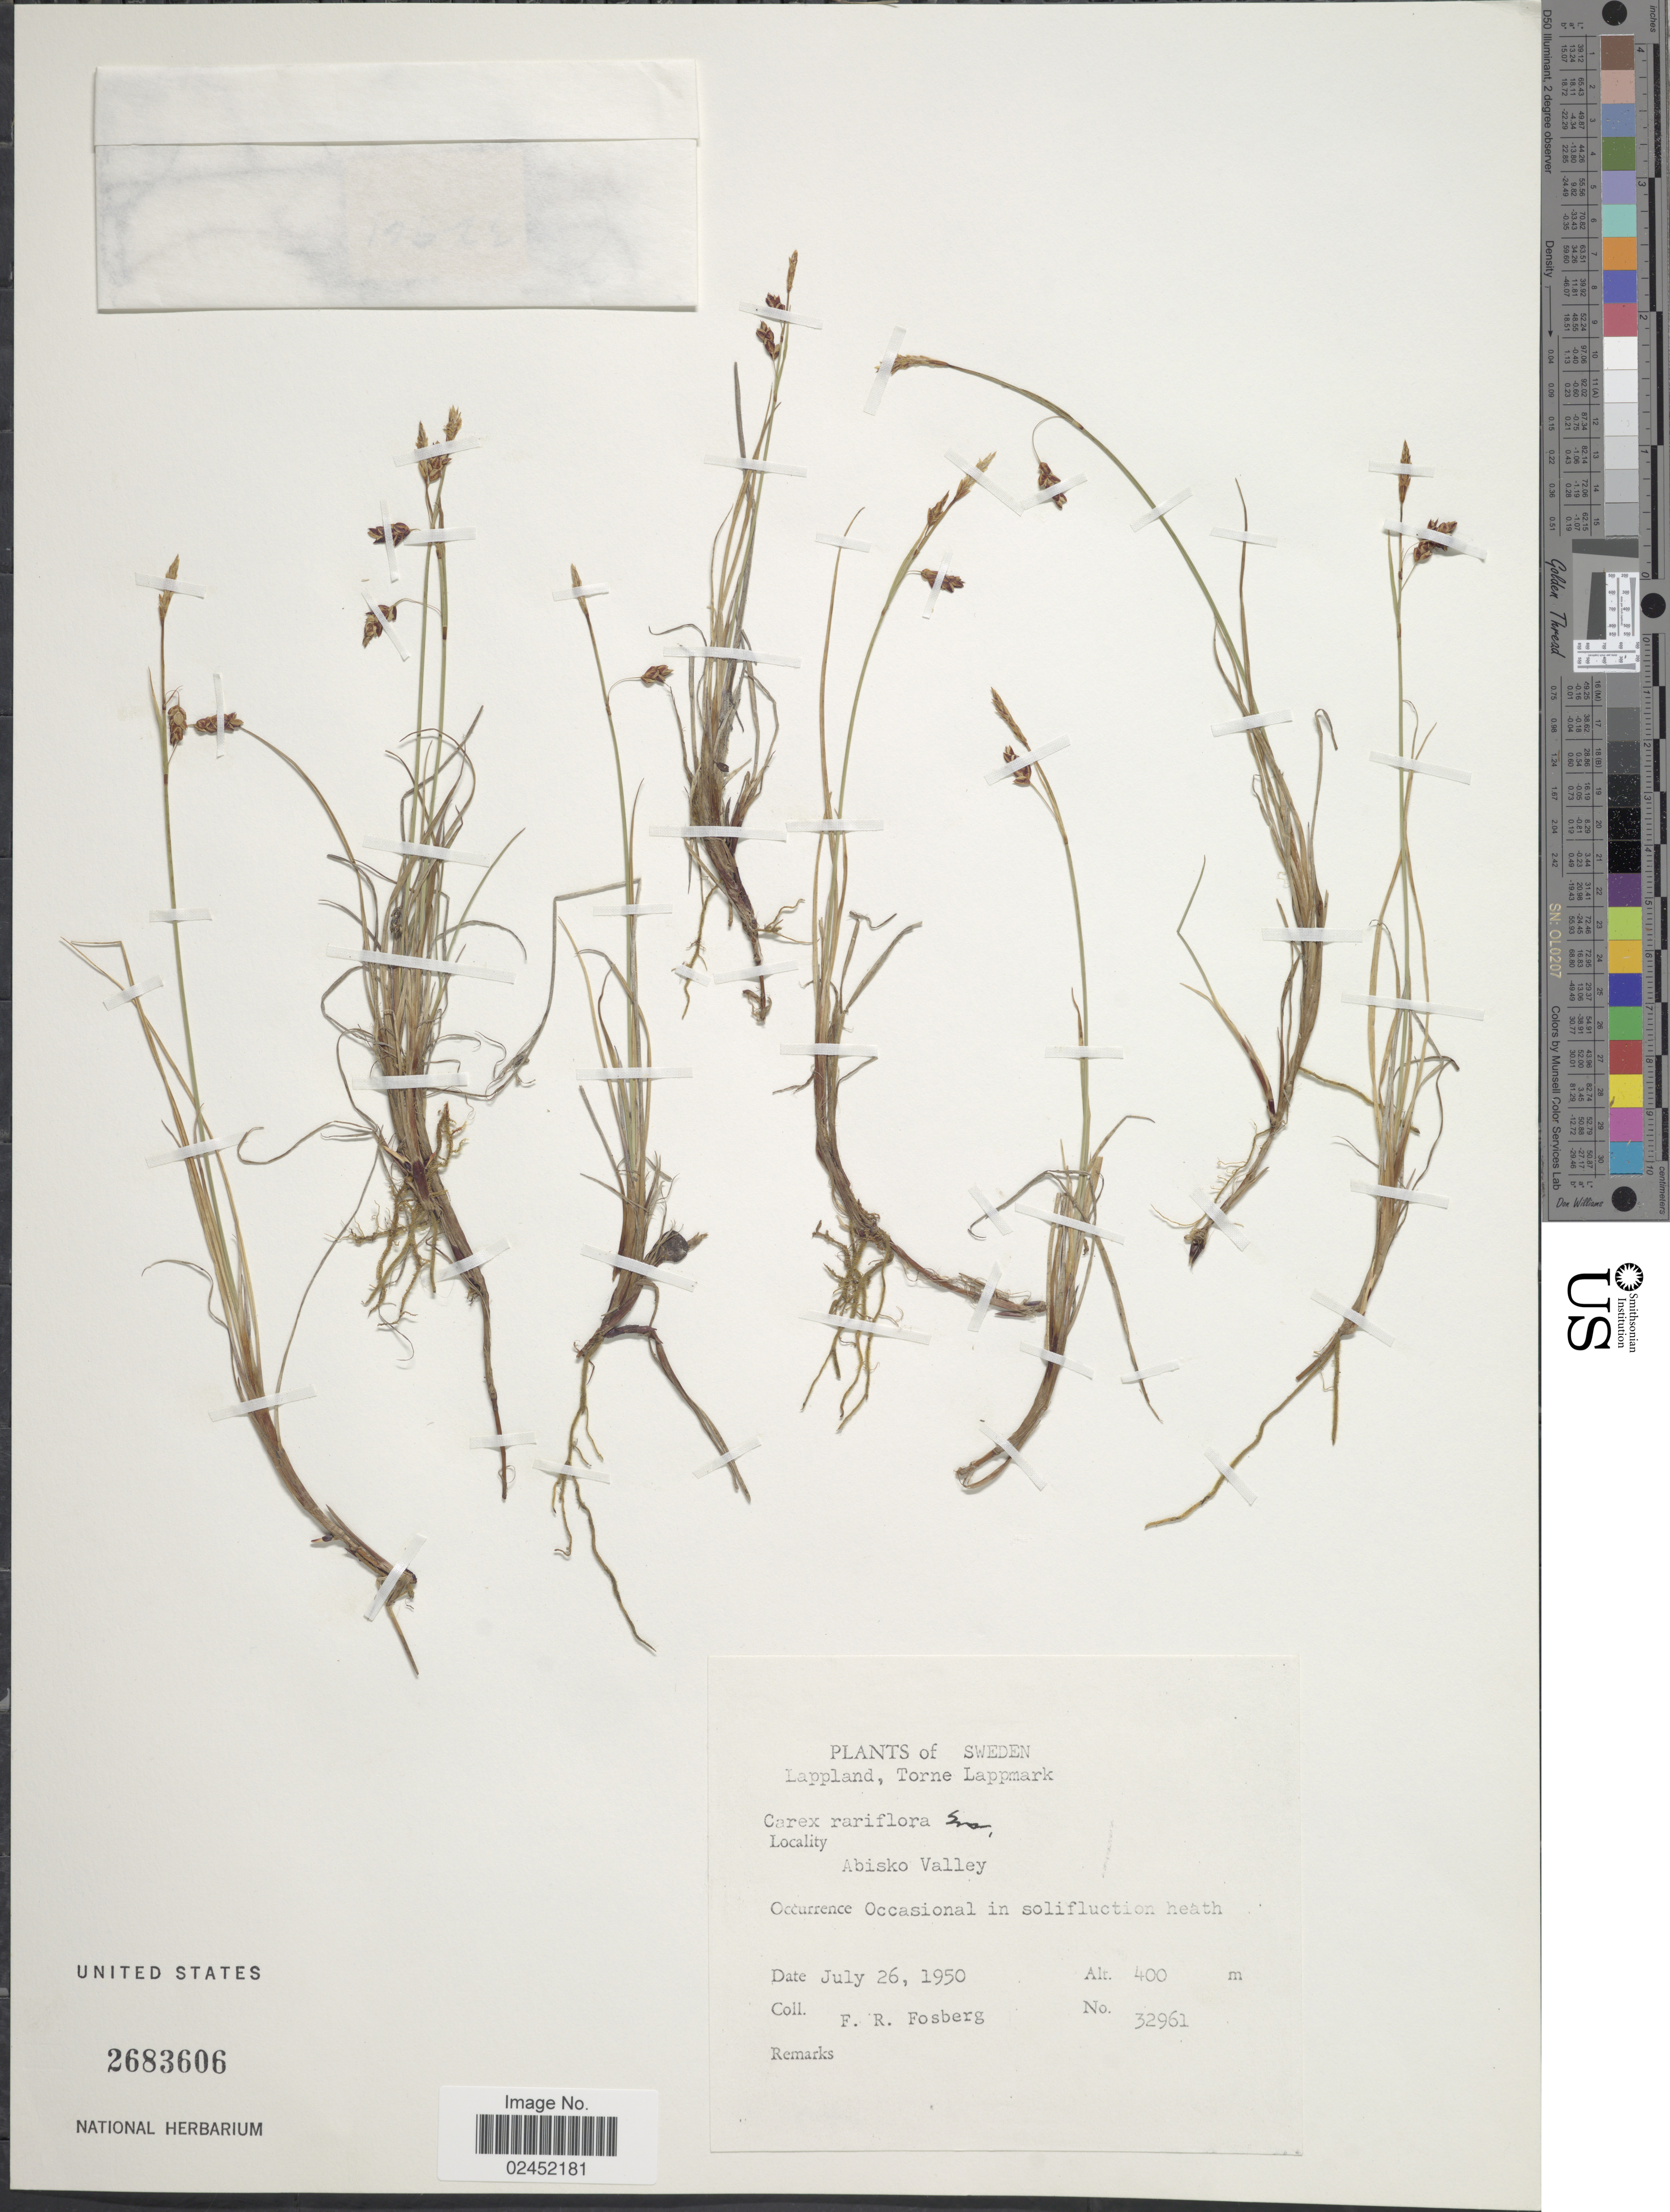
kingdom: Plantae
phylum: Tracheophyta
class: Liliopsida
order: Poales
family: Cyperaceae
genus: Carex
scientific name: Carex rariflora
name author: (Wahlenb.) Sm.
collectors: F. R. Fosberg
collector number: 32961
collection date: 1950-07-26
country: Sweden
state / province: Norrbotten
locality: Abisko Valley. Occocasional in solifluction heath.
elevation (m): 400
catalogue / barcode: US 2683606